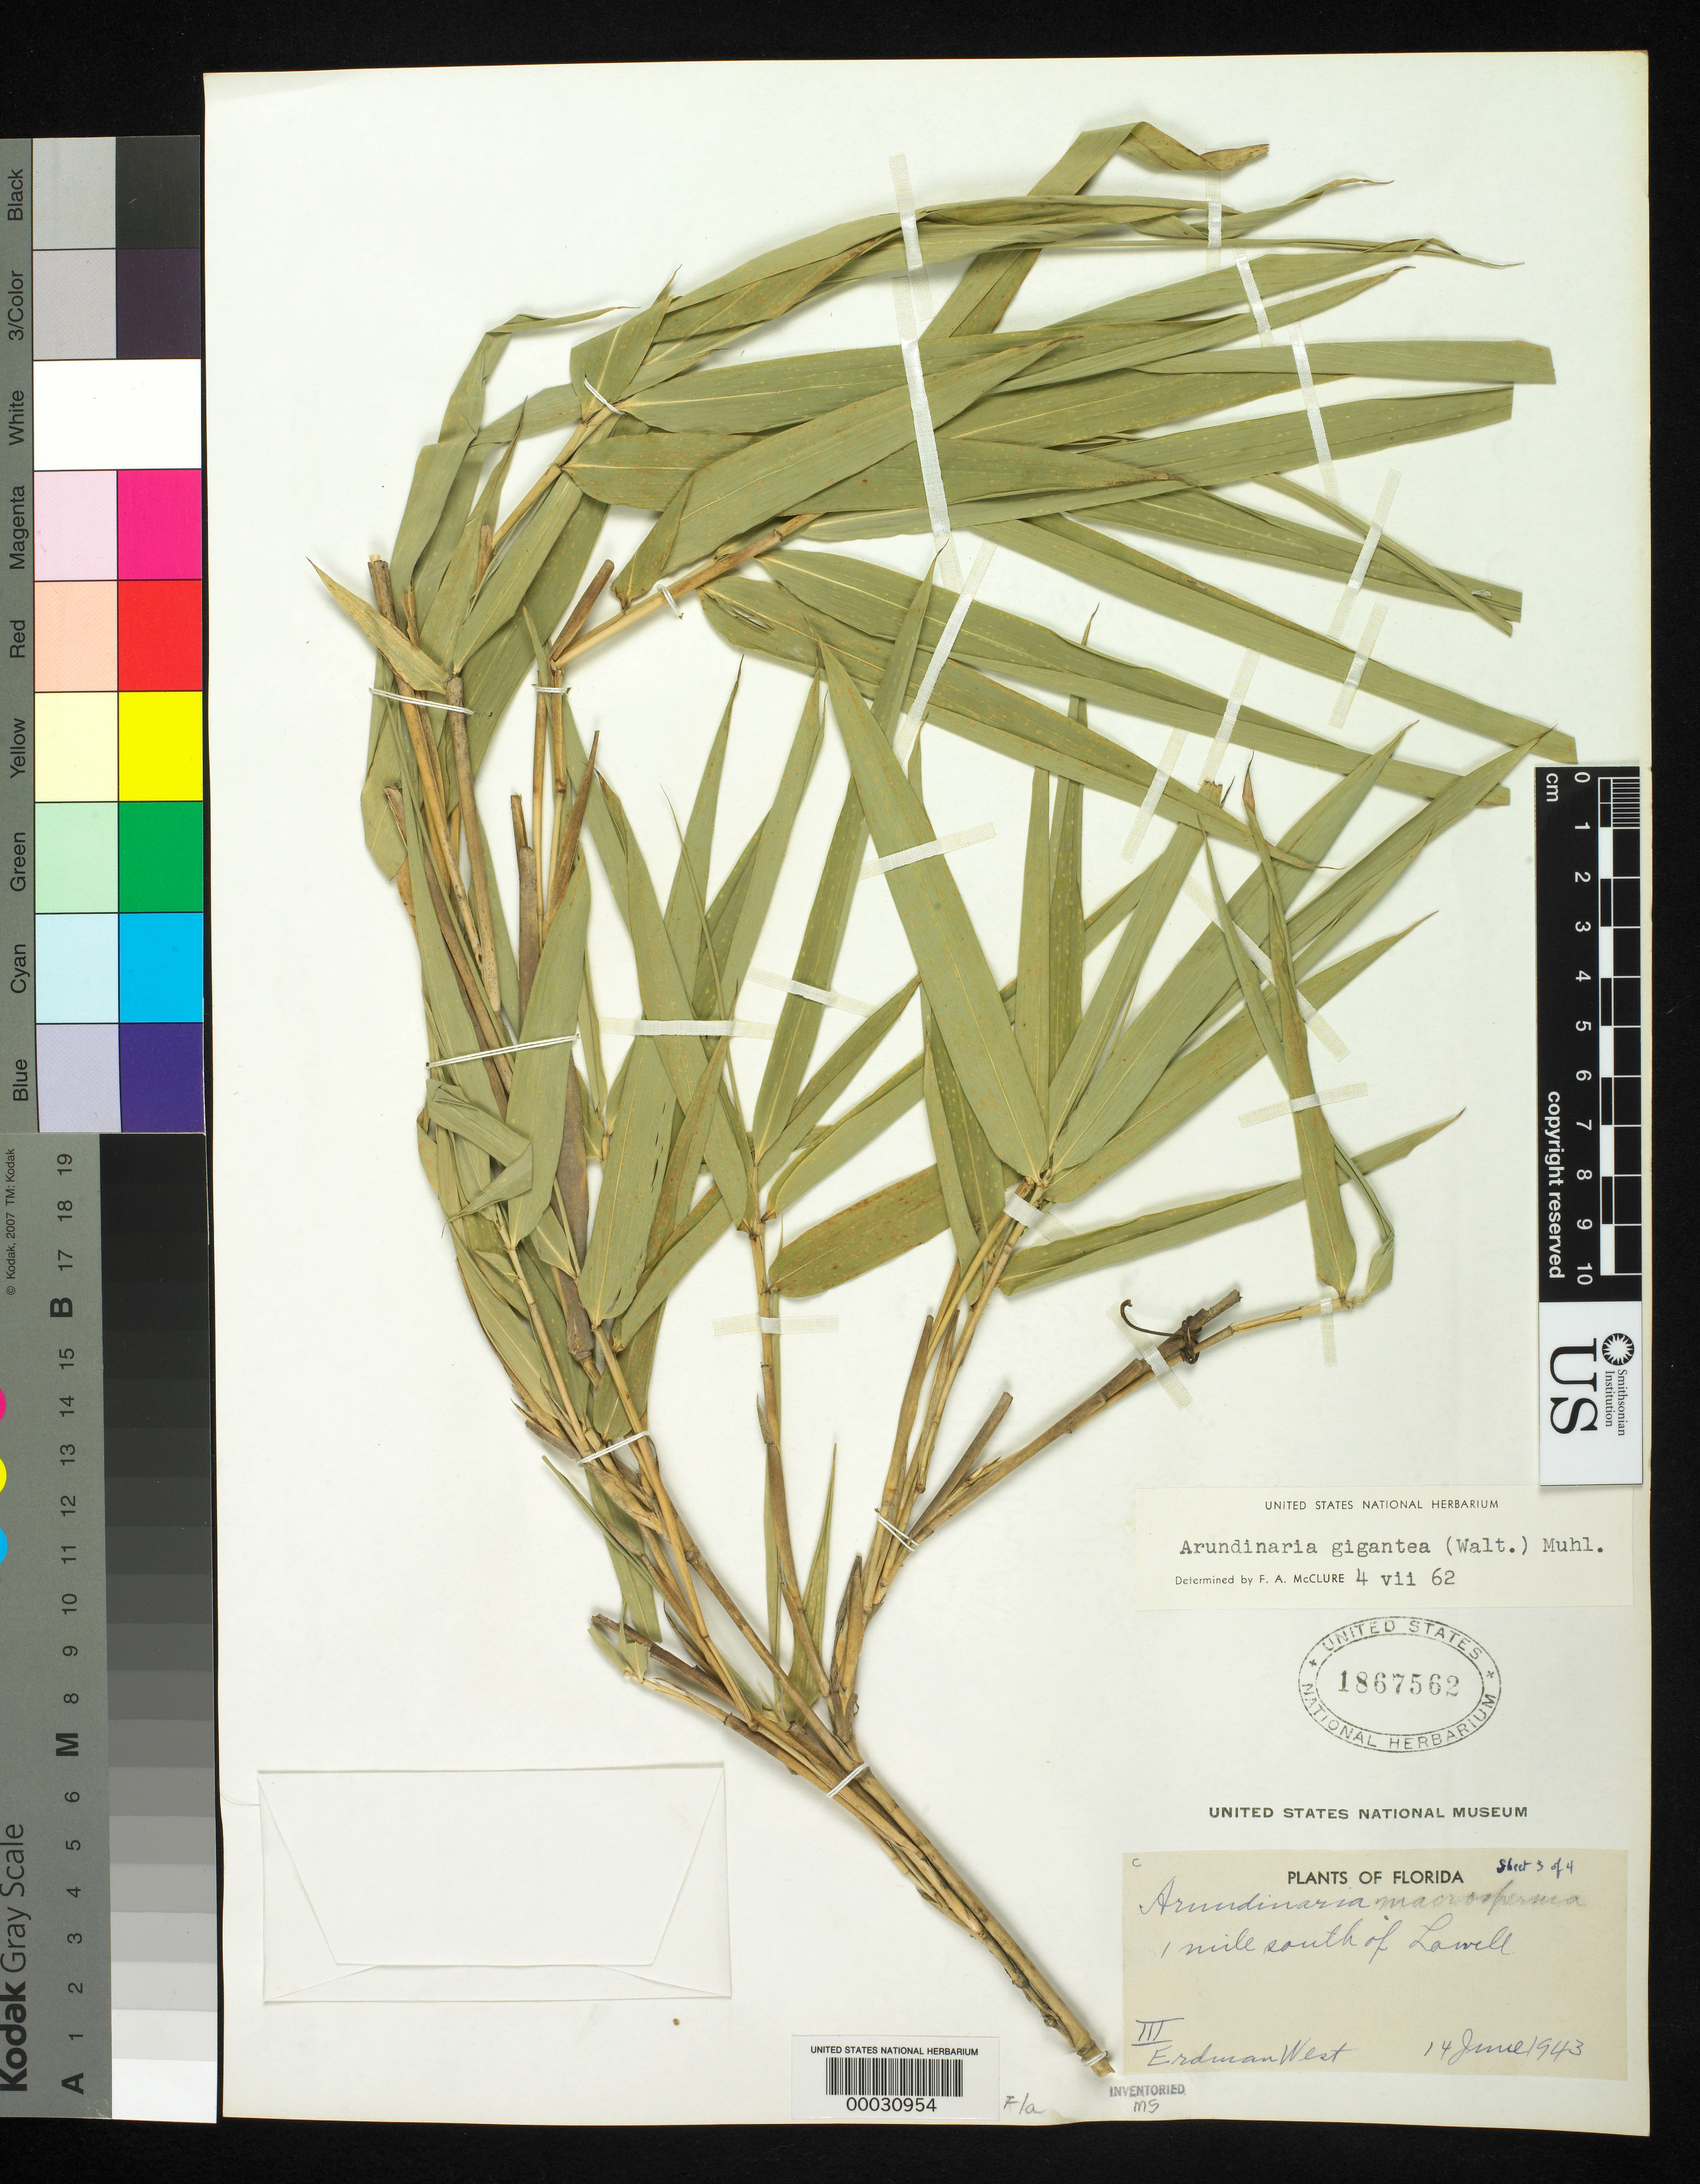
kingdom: Plantae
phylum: Tracheophyta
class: Liliopsida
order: Poales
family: Poaceae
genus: Arundinaria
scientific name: Arundinaria gigantea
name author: (Walter) Muhl.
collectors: E. West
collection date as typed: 14 Jun 1943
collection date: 1943-06-14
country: United States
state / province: Florida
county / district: Marion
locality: Lowel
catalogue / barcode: US 1867562